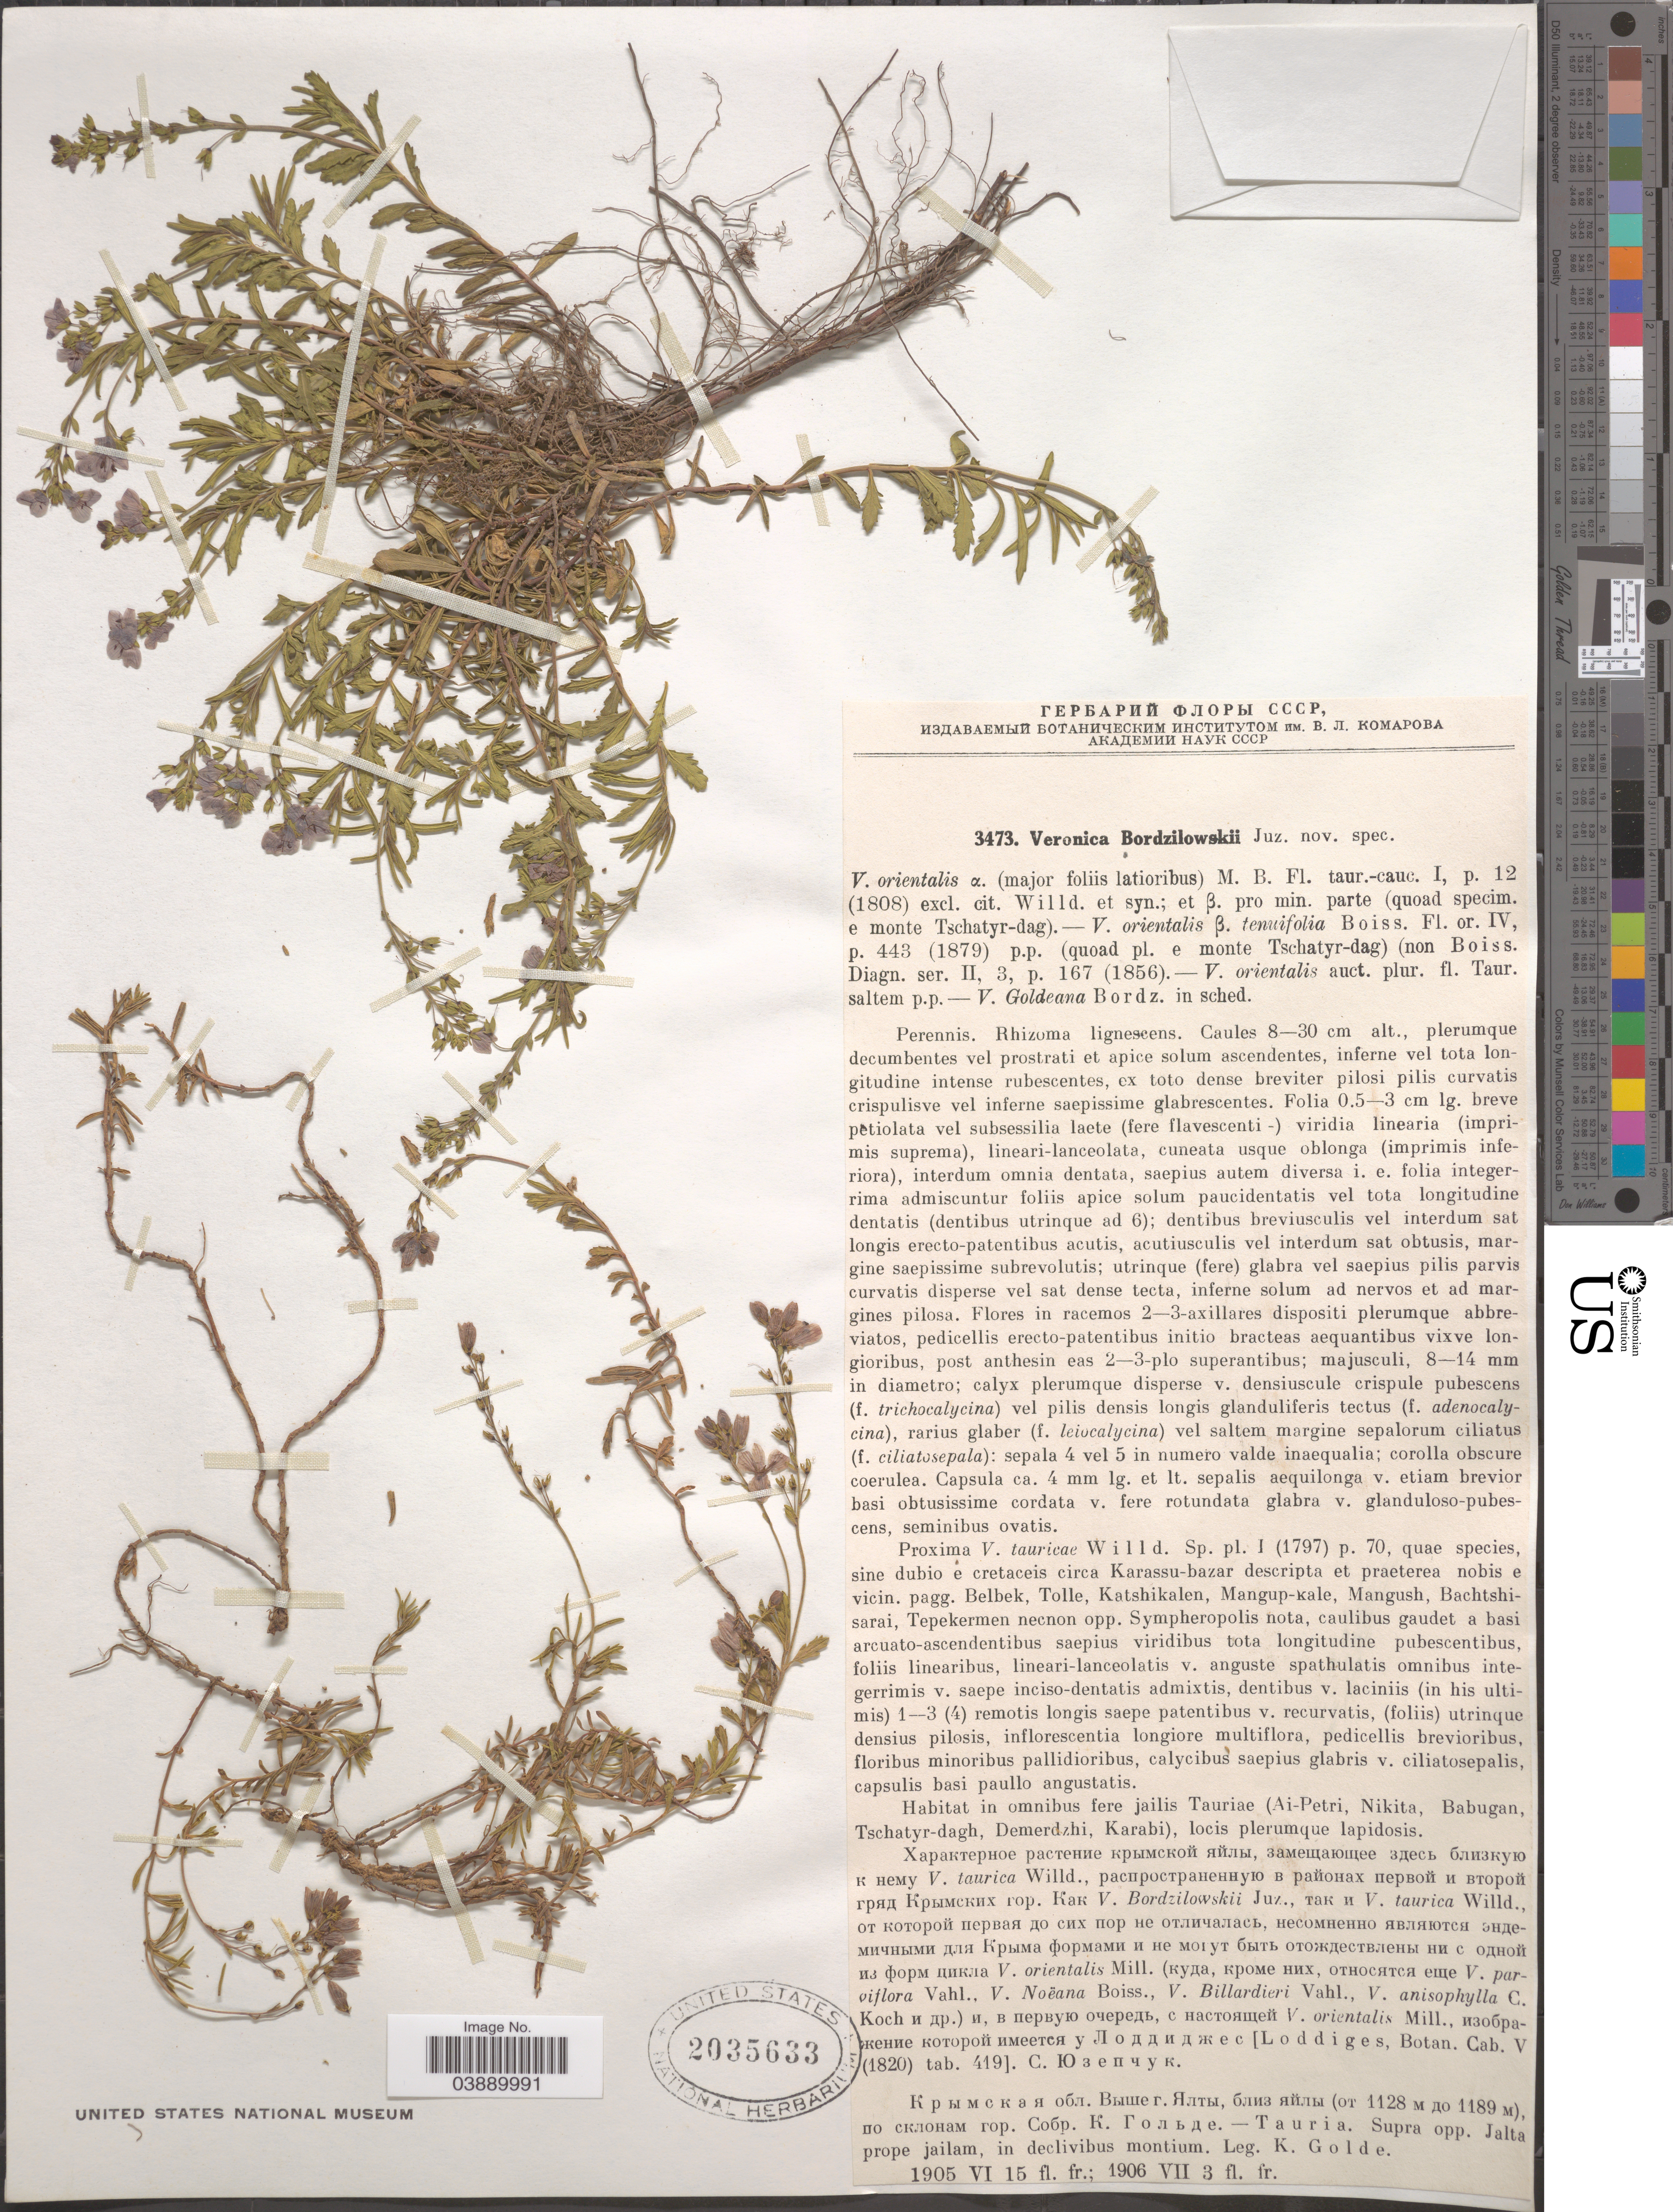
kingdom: Plantae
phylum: Tracheophyta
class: Magnoliopsida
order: Lamiales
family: Plantaginaceae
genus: Veronica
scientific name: Veronica bordzilowskii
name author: Juz.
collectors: K. Golde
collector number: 3473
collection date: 1905-06-15/1906-07-03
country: Ukraine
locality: Tauria. Supra opp. Jalta prope jailam, in declivibus montium.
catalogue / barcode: US 2035633